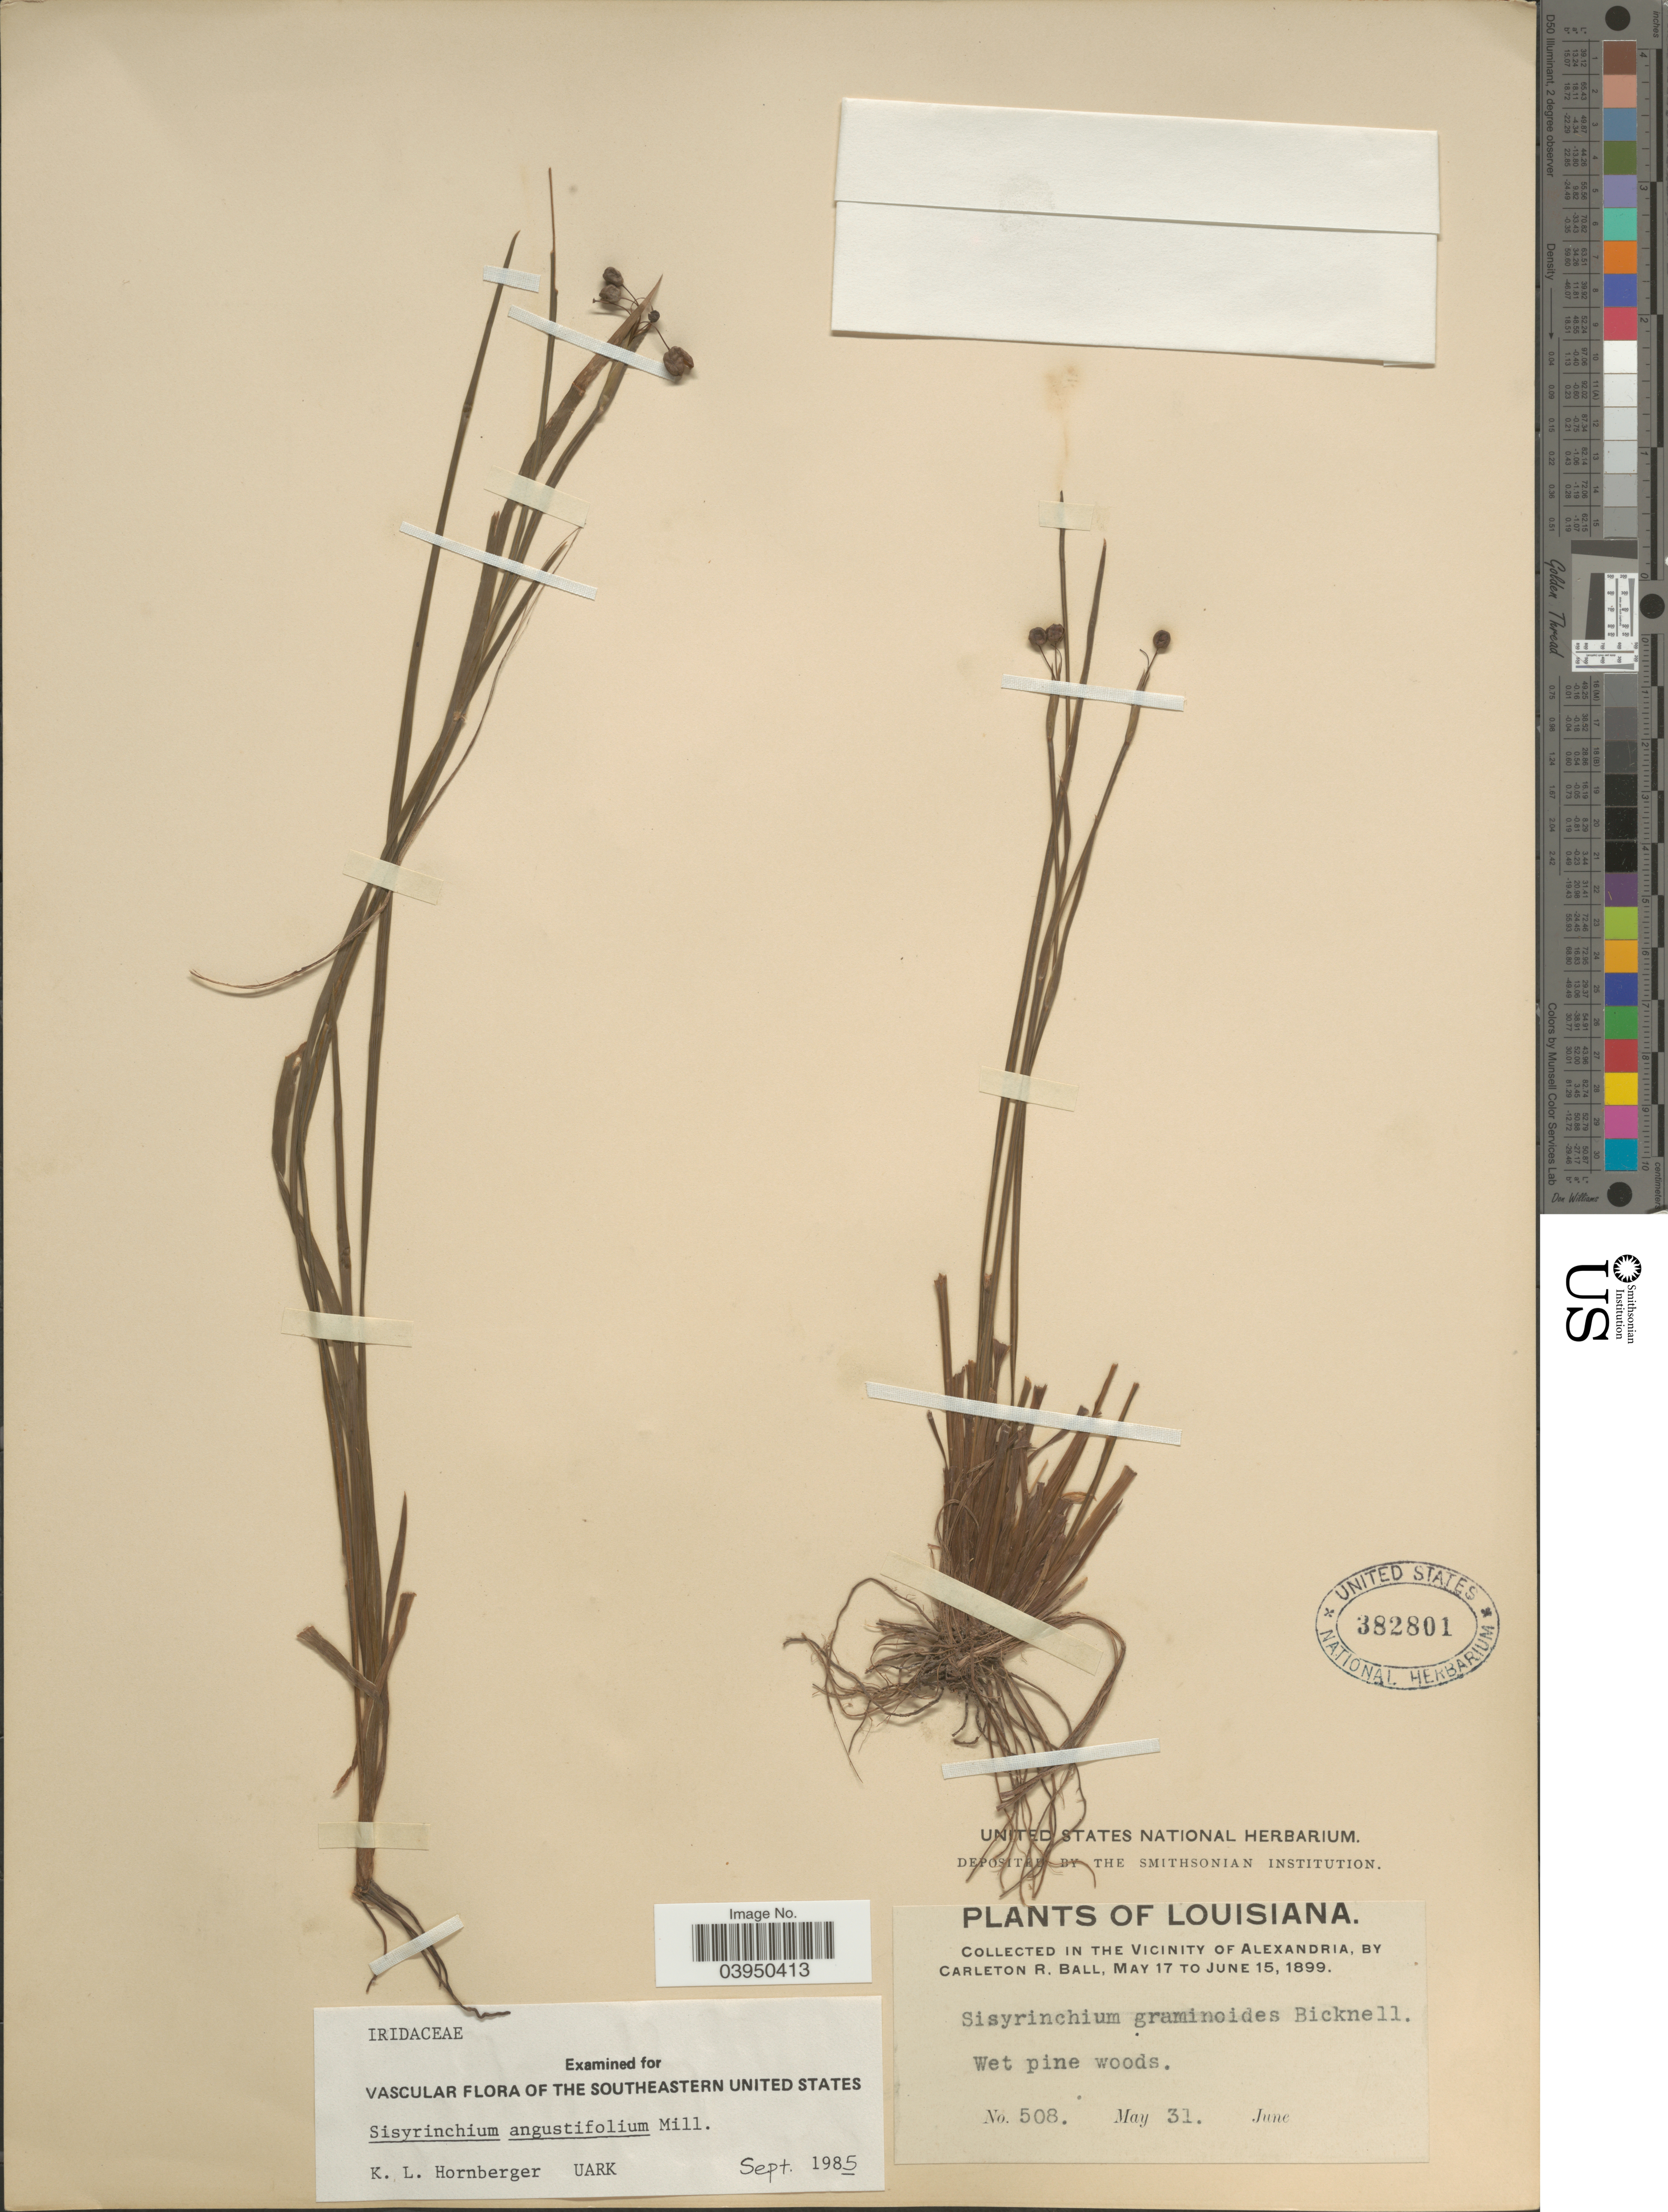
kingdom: Plantae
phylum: Tracheophyta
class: Liliopsida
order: Asparagales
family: Iridaceae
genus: Sisyrinchium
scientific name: Sisyrinchium angustifolium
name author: Mill.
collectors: C. R. Ball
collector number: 508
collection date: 1899-05-31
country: United States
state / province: Louisiana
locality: In the vicinity of Alexandria.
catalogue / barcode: US 382801